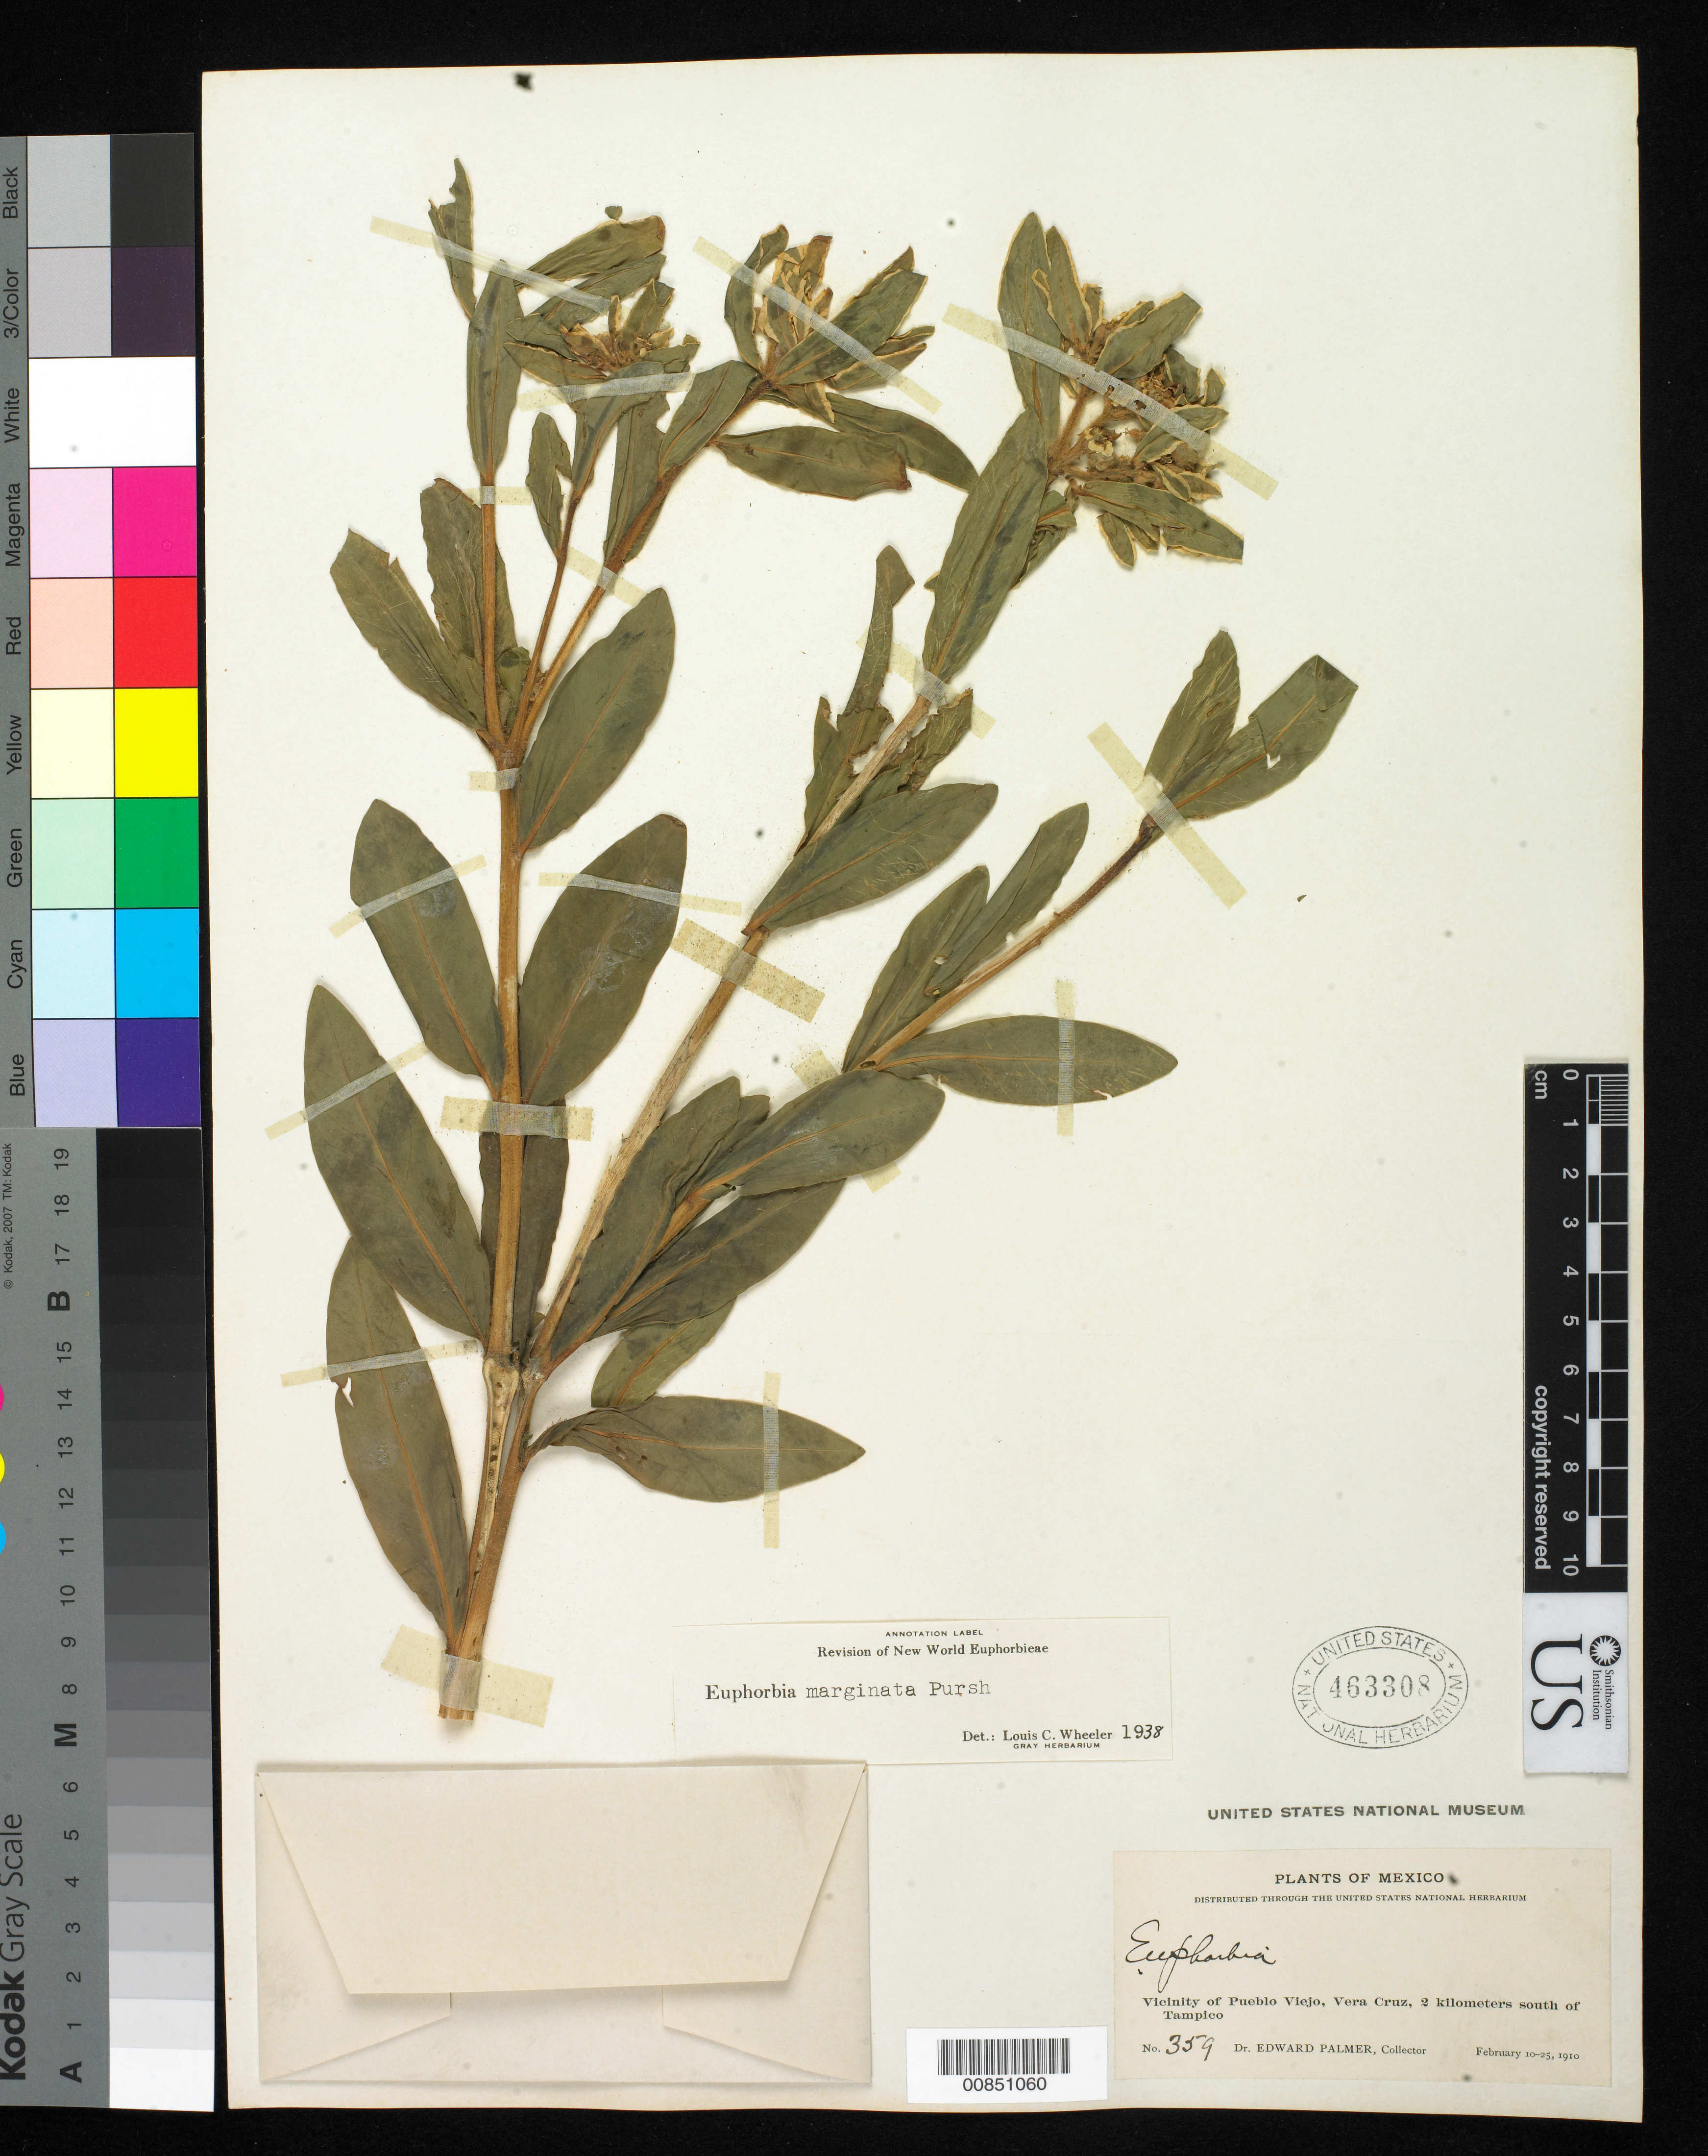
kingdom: Plantae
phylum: Tracheophyta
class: Magnoliopsida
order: Malpighiales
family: Euphorbiaceae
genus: Euphorbia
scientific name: Euphorbia marginata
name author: Pursh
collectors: E. Palmer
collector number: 359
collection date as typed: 10 Feb 1910 to 25 Feb 1910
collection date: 1910-02-10/1910-02-25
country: Mexico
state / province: Veracruz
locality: Vicinity of Pueblo Viejo, Veracruz, 2 kilometers south of Tampico.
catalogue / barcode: US 463308